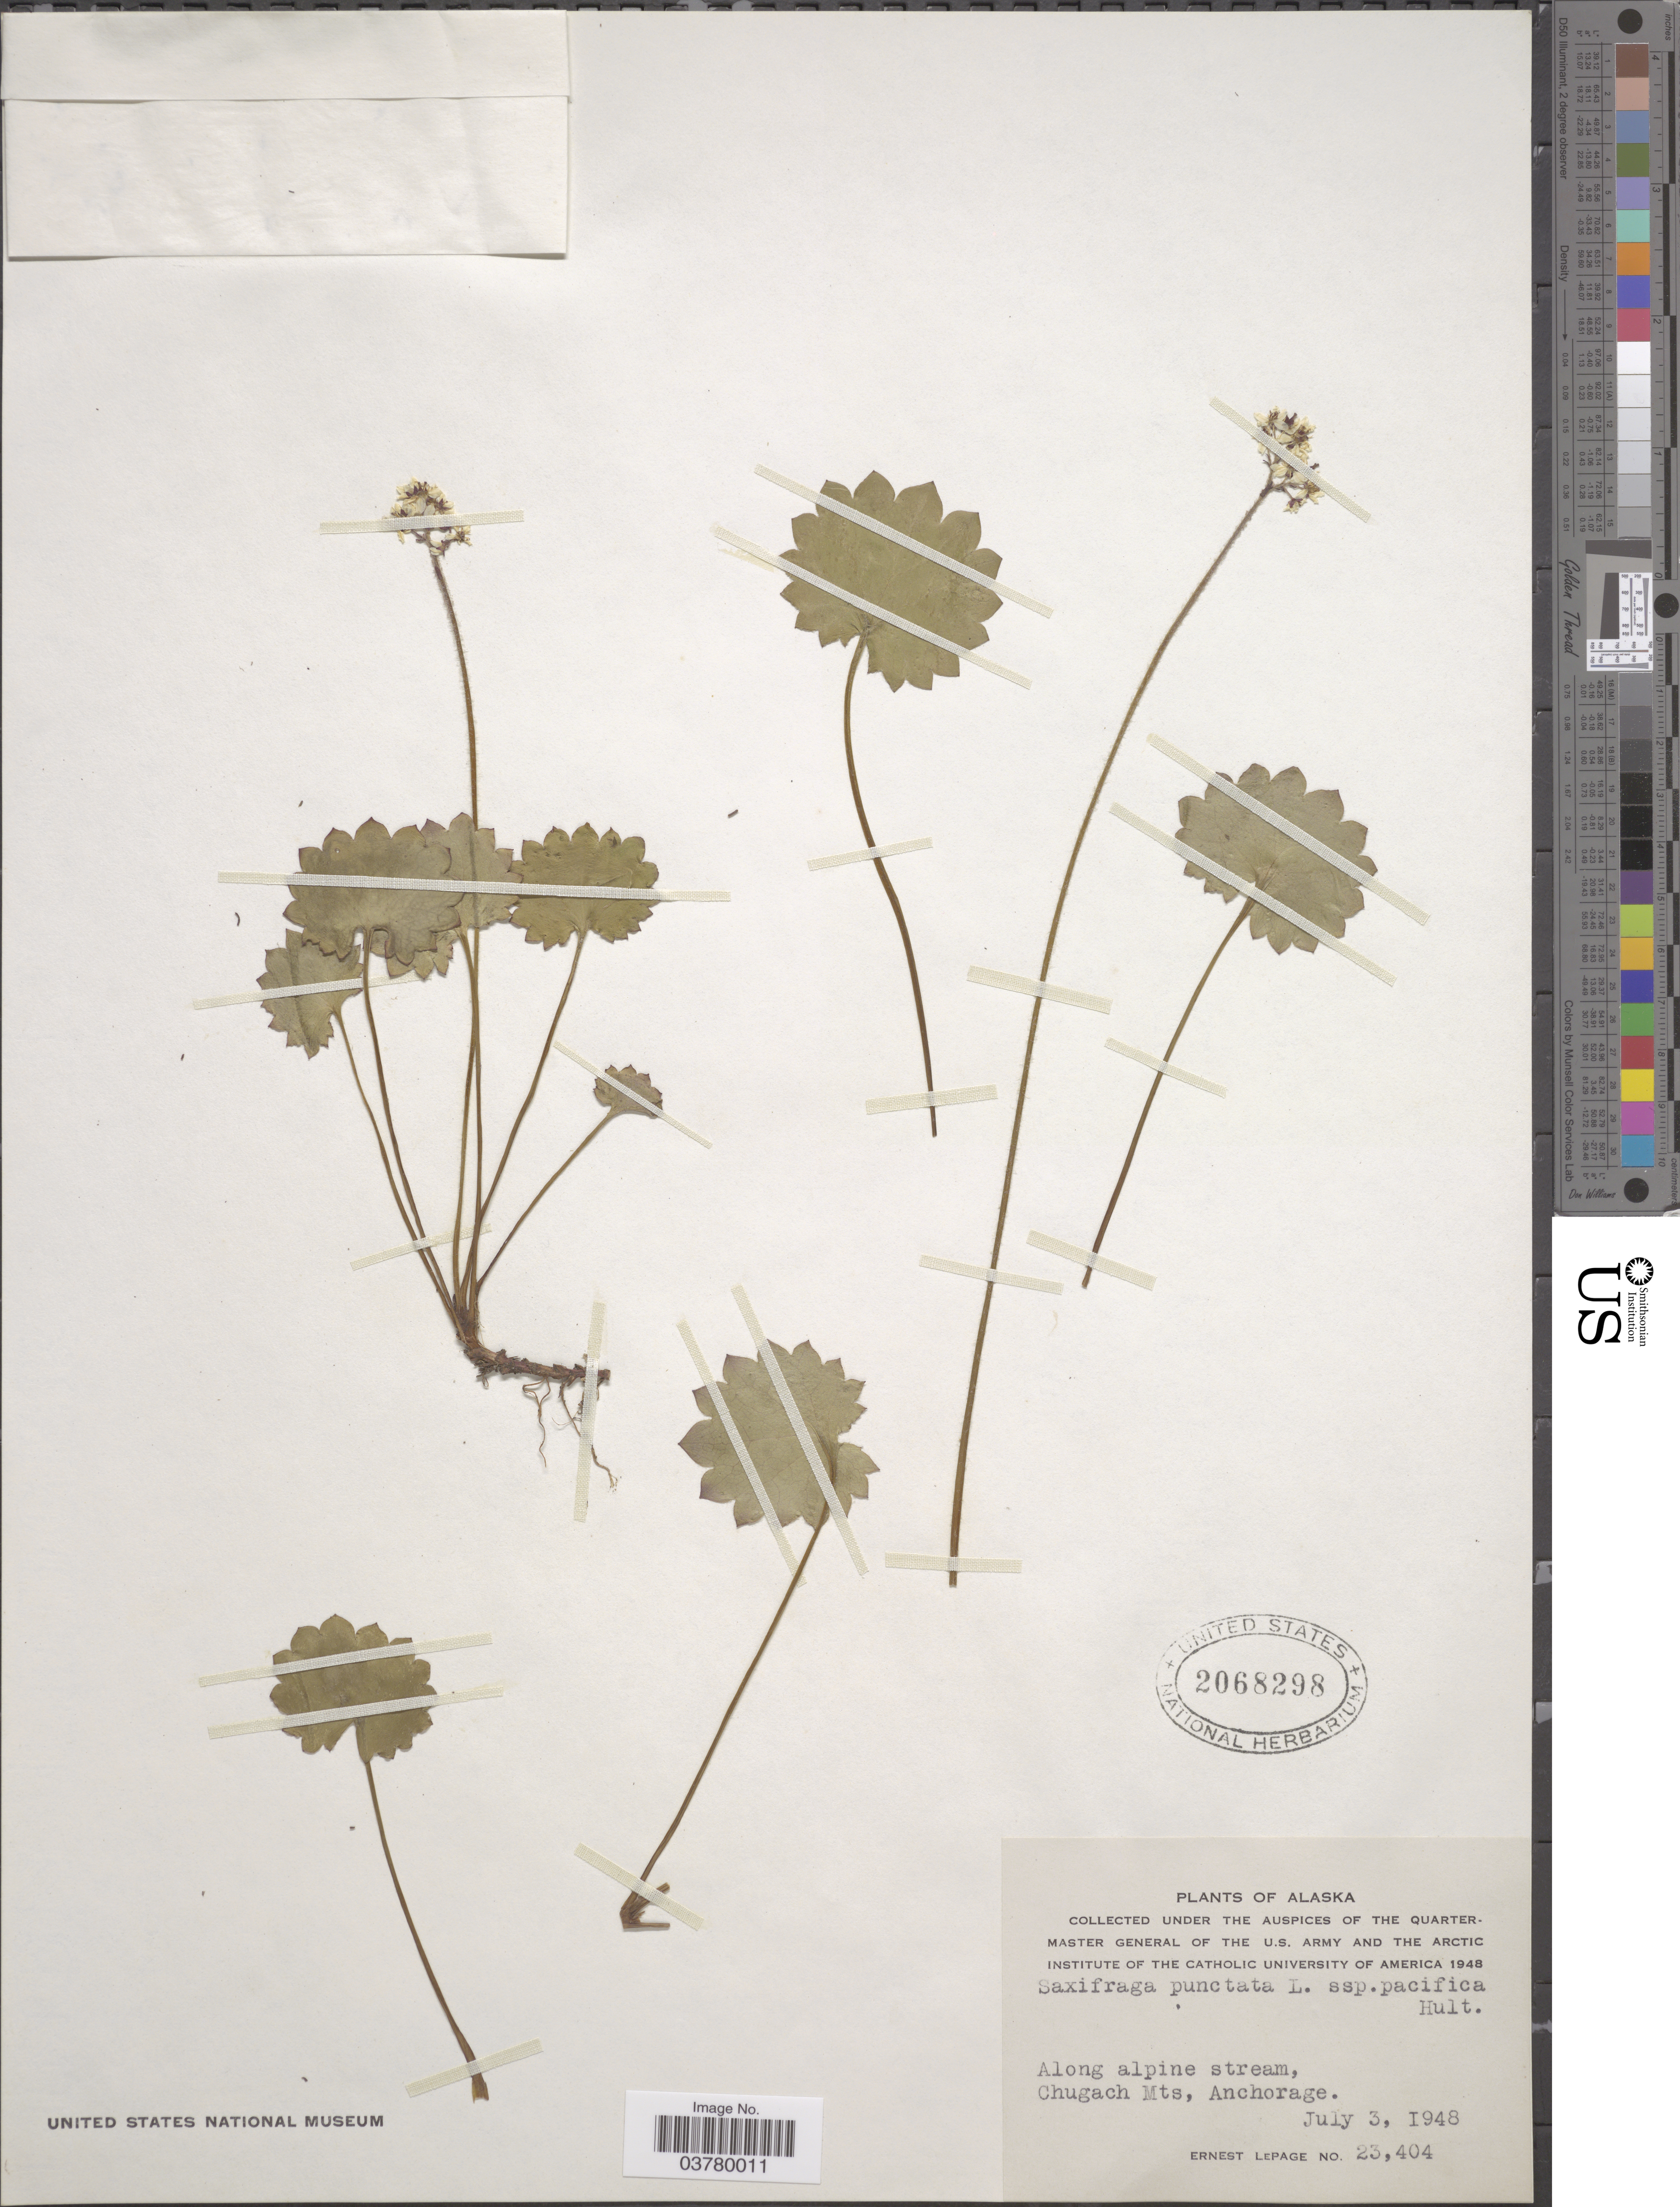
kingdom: Plantae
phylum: Tracheophyta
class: Magnoliopsida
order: Saxifragales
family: Saxifragaceae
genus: Micranthes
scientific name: Micranthes nelsoniana var. porsildiana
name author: (Calder & Savile) Gornall & H. Ohba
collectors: E. Lepage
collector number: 23404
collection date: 1948-07-03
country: United States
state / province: Alaska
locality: Along alpine stream, Chugach Mts, Anchorage.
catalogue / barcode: US 2068298